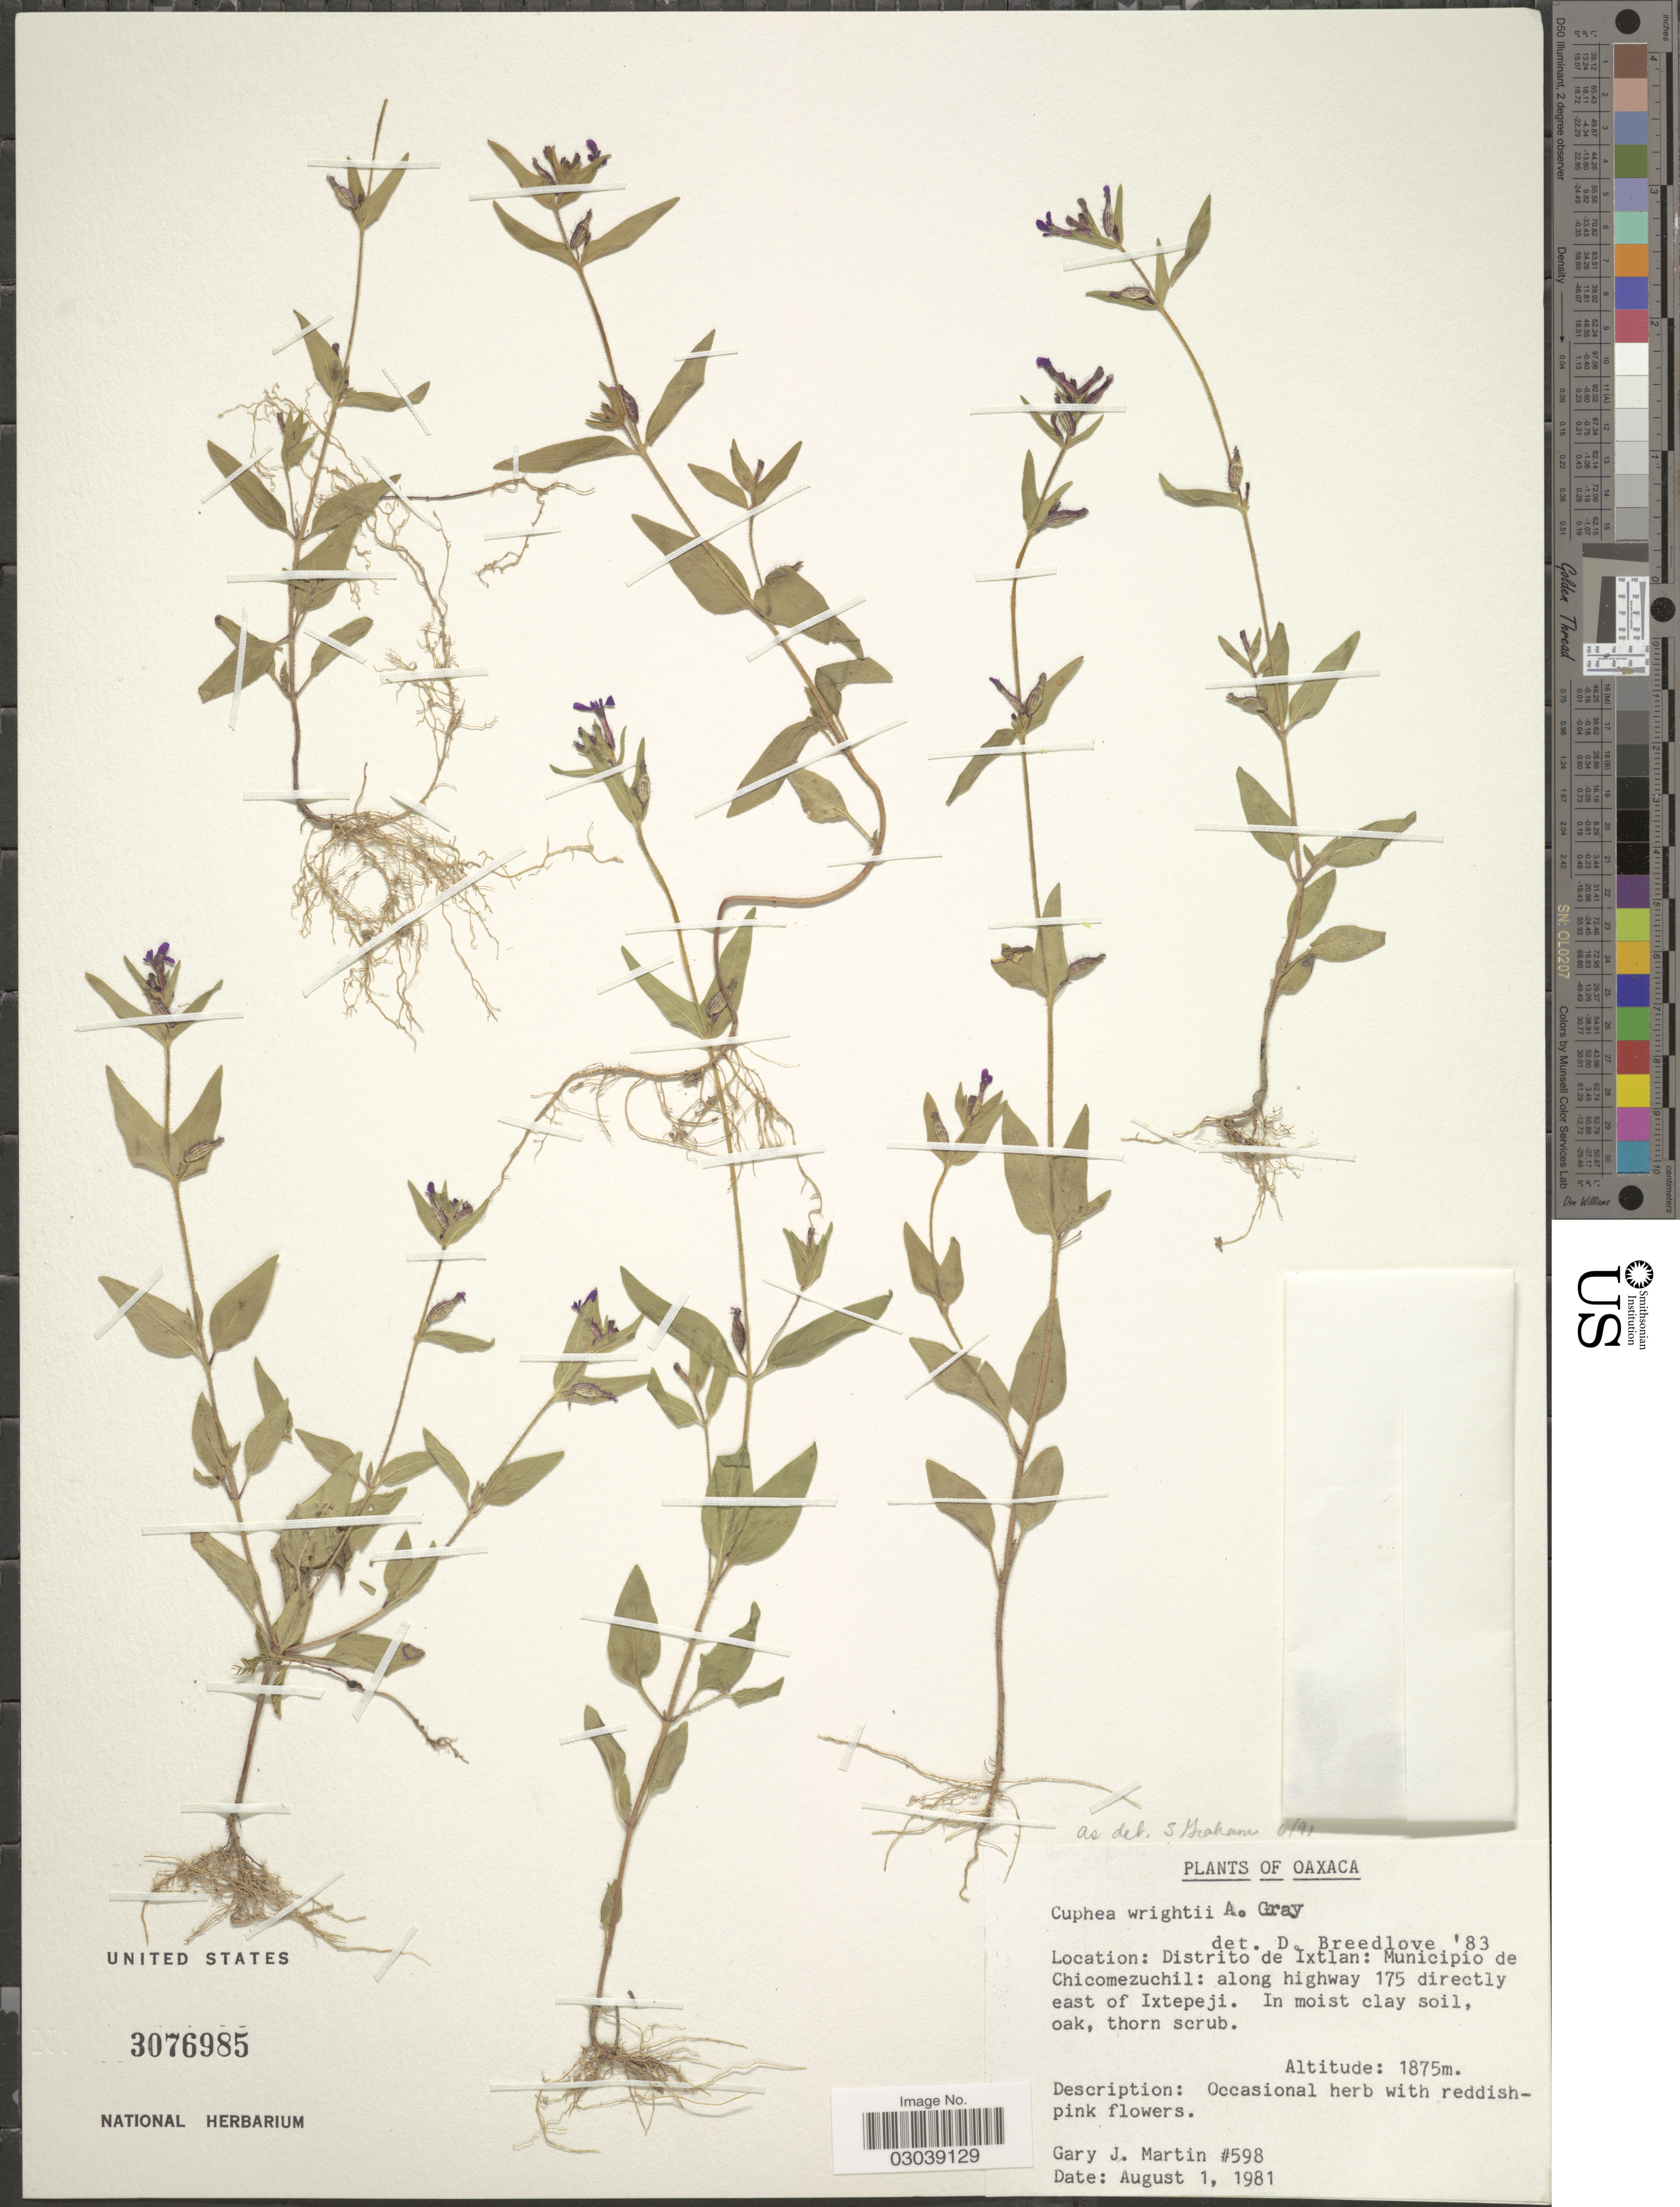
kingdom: Plantae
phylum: Tracheophyta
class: Magnoliopsida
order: Myrtales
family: Lythraceae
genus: Cuphea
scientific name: Cuphea wrightii var. wrightii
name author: A. Gray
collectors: G. J. Martin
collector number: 598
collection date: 1981-08-01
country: Mexico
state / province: Oaxaca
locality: Distrito de Ixtlan: Municipio de Chicomezuchil: along highway 175 directly east of Ixtepeji.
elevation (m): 1875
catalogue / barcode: US 3076985